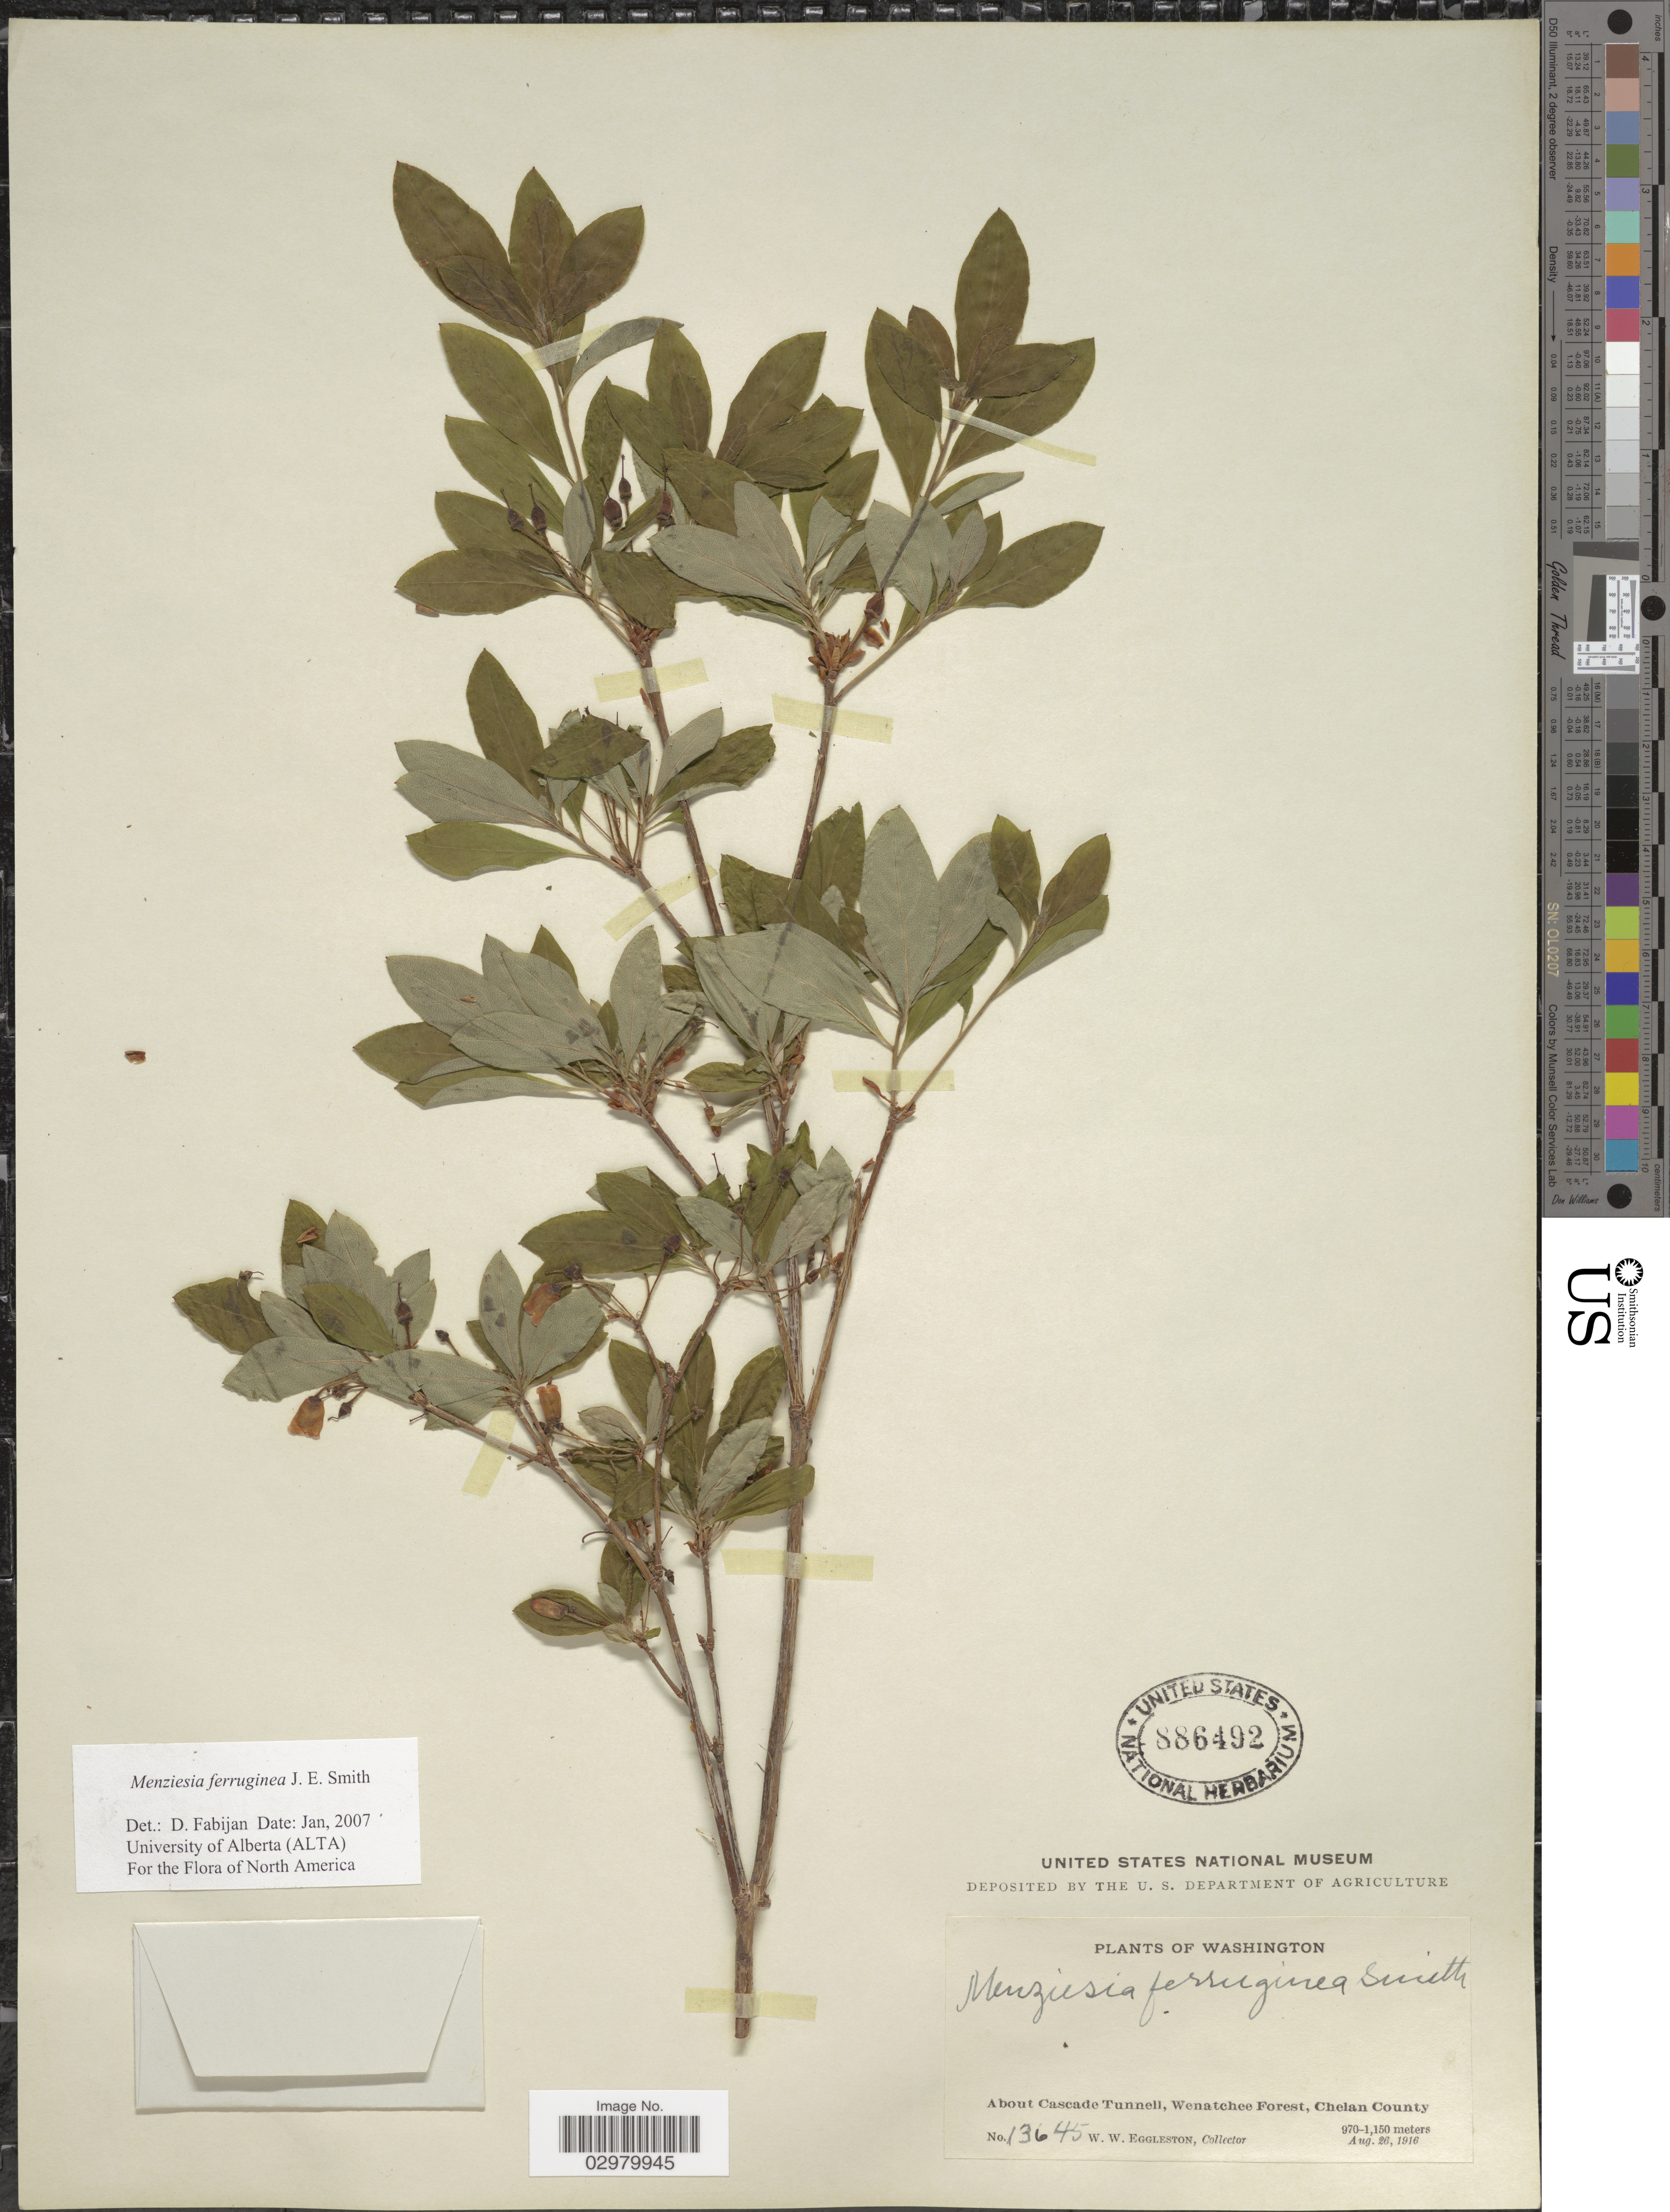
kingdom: Plantae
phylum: Tracheophyta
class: Magnoliopsida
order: Ericales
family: Ericaceae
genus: Menziesia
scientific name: Menziesia ferruginea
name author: Sm.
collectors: W. W. Eggleston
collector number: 13645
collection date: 1916-08-26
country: United States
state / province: Washington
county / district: Chelan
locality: About Cascade Tunnell, Wenatchee Forest, Chelan County.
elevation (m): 970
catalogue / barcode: US 886492